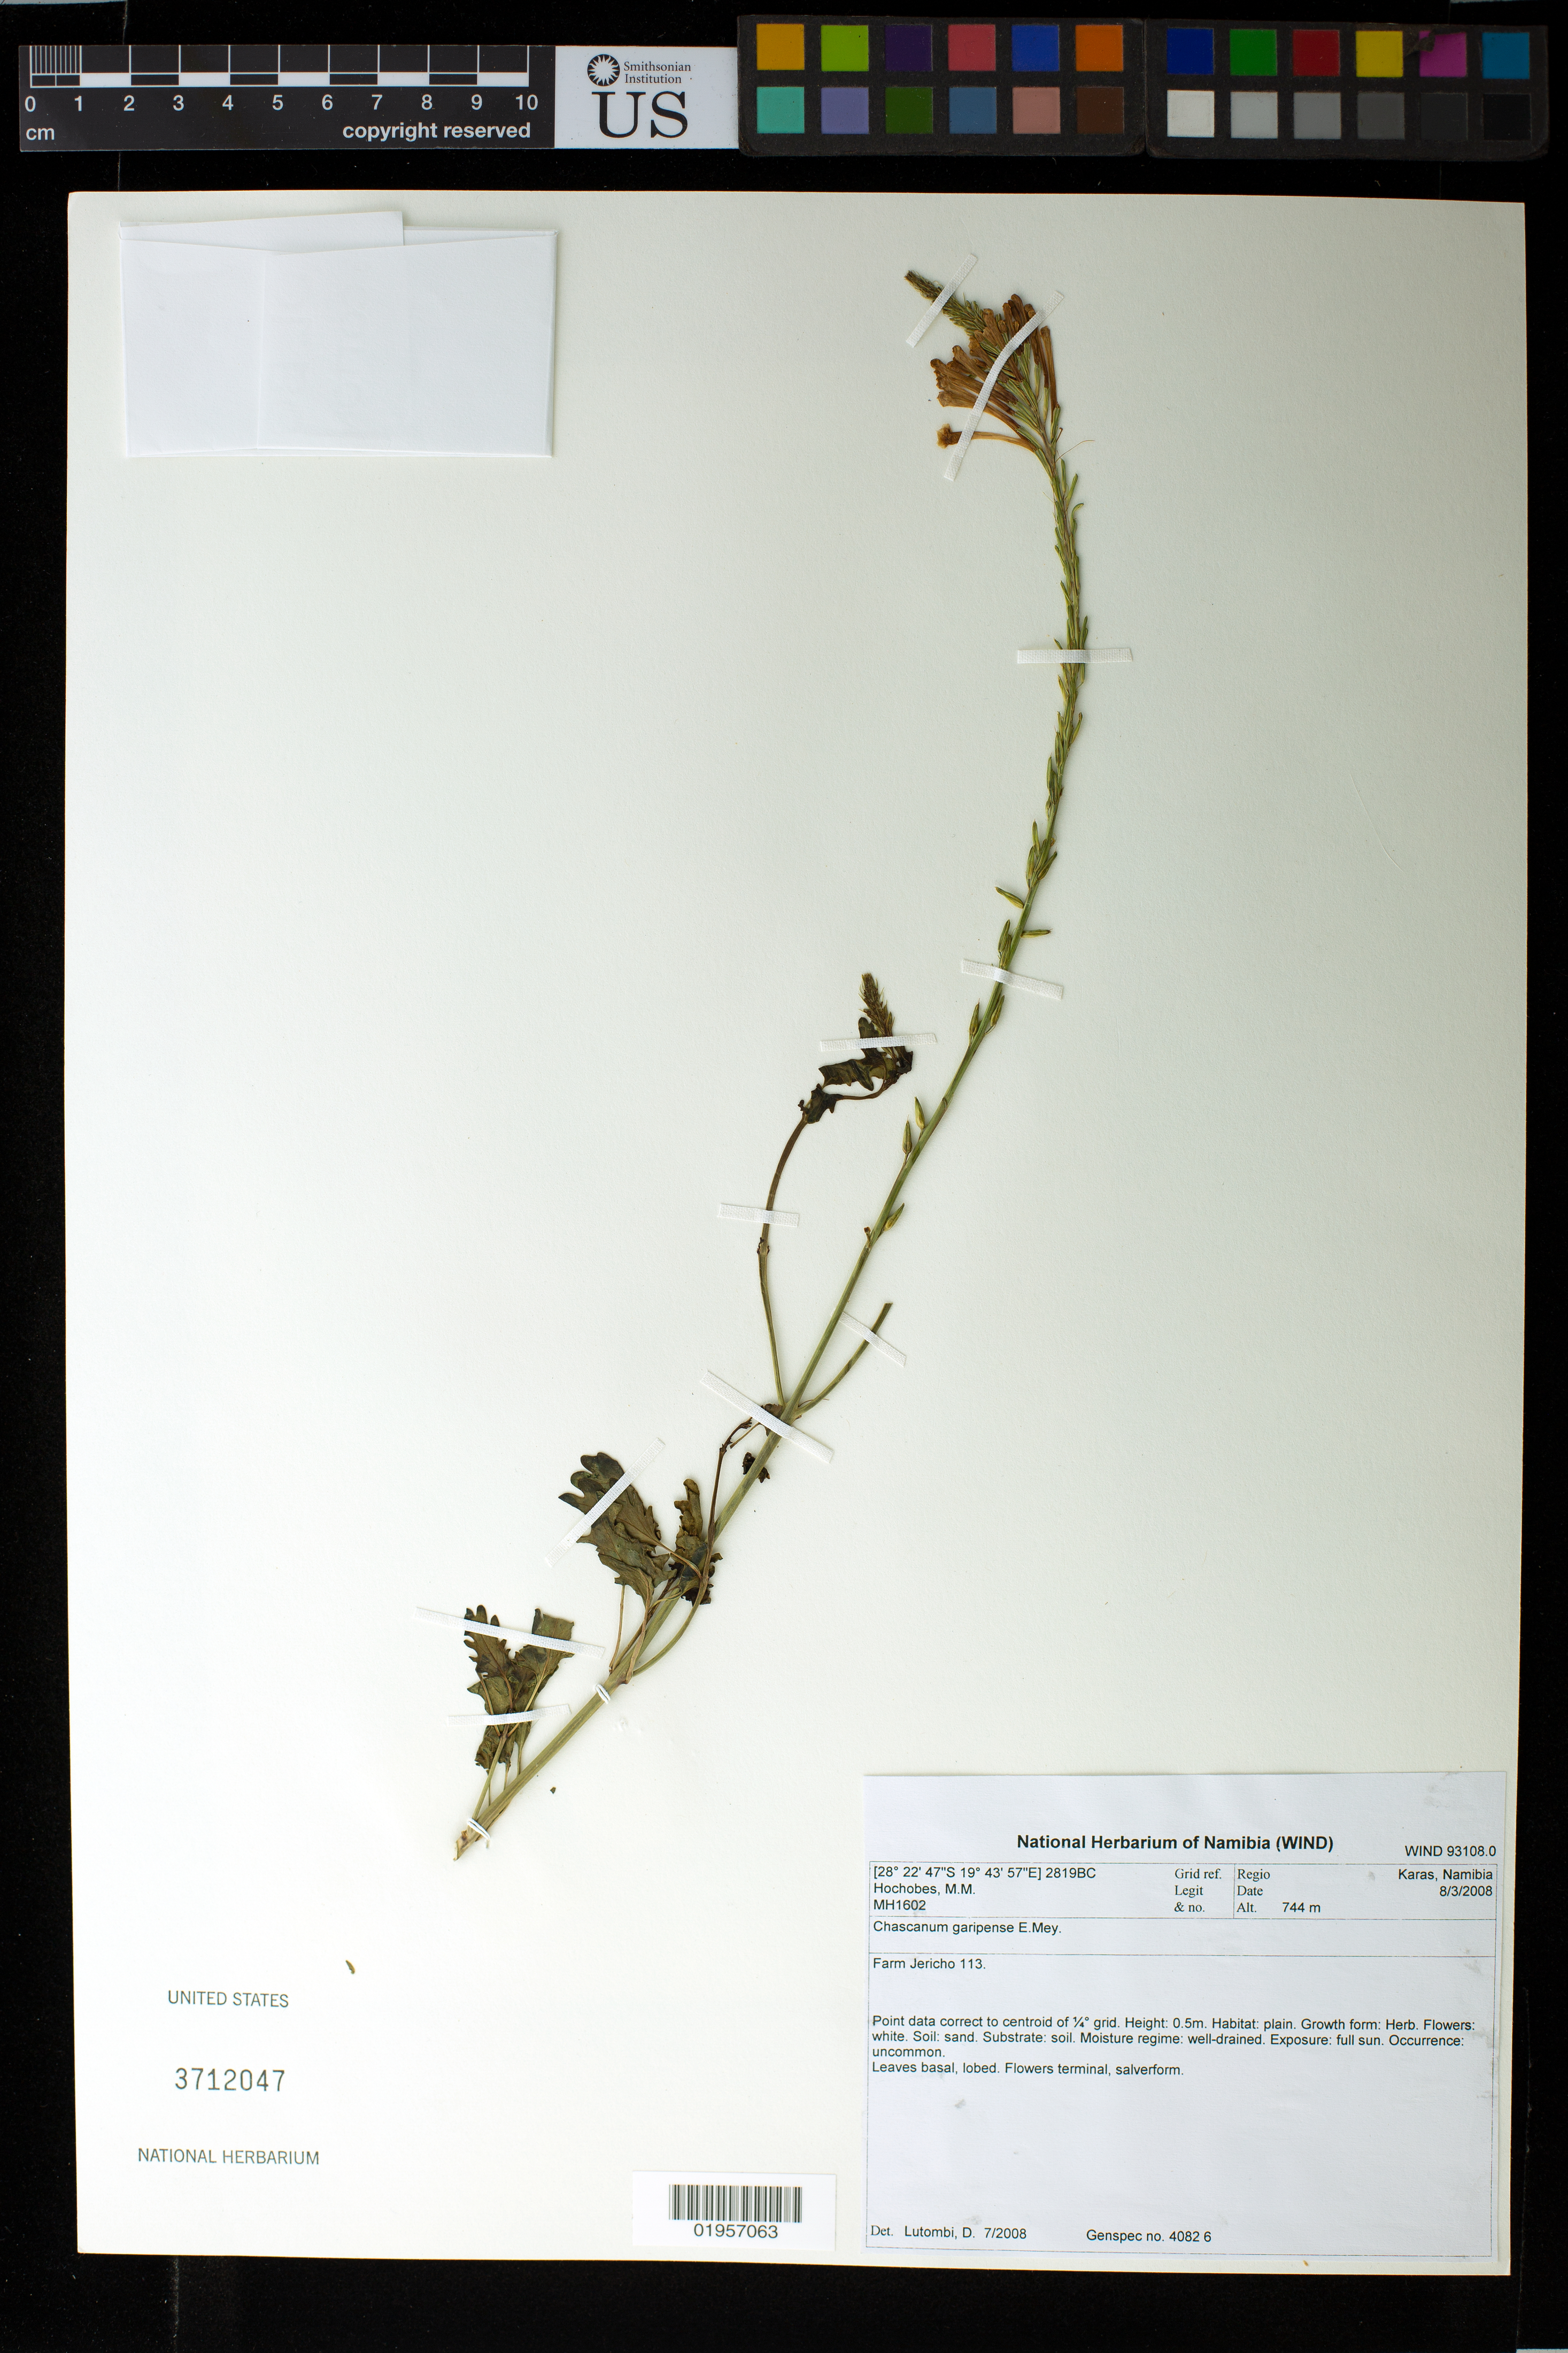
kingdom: Plantae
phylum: Tracheophyta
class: Magnoliopsida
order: Lamiales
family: Verbenaceae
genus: Chascanum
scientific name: Chascanum garipense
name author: E. Mey.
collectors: M. Hochobes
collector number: MH1602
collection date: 2008-03-08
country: Namibia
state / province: Karas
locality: Farm Jericho 113.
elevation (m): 744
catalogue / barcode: US 3712047